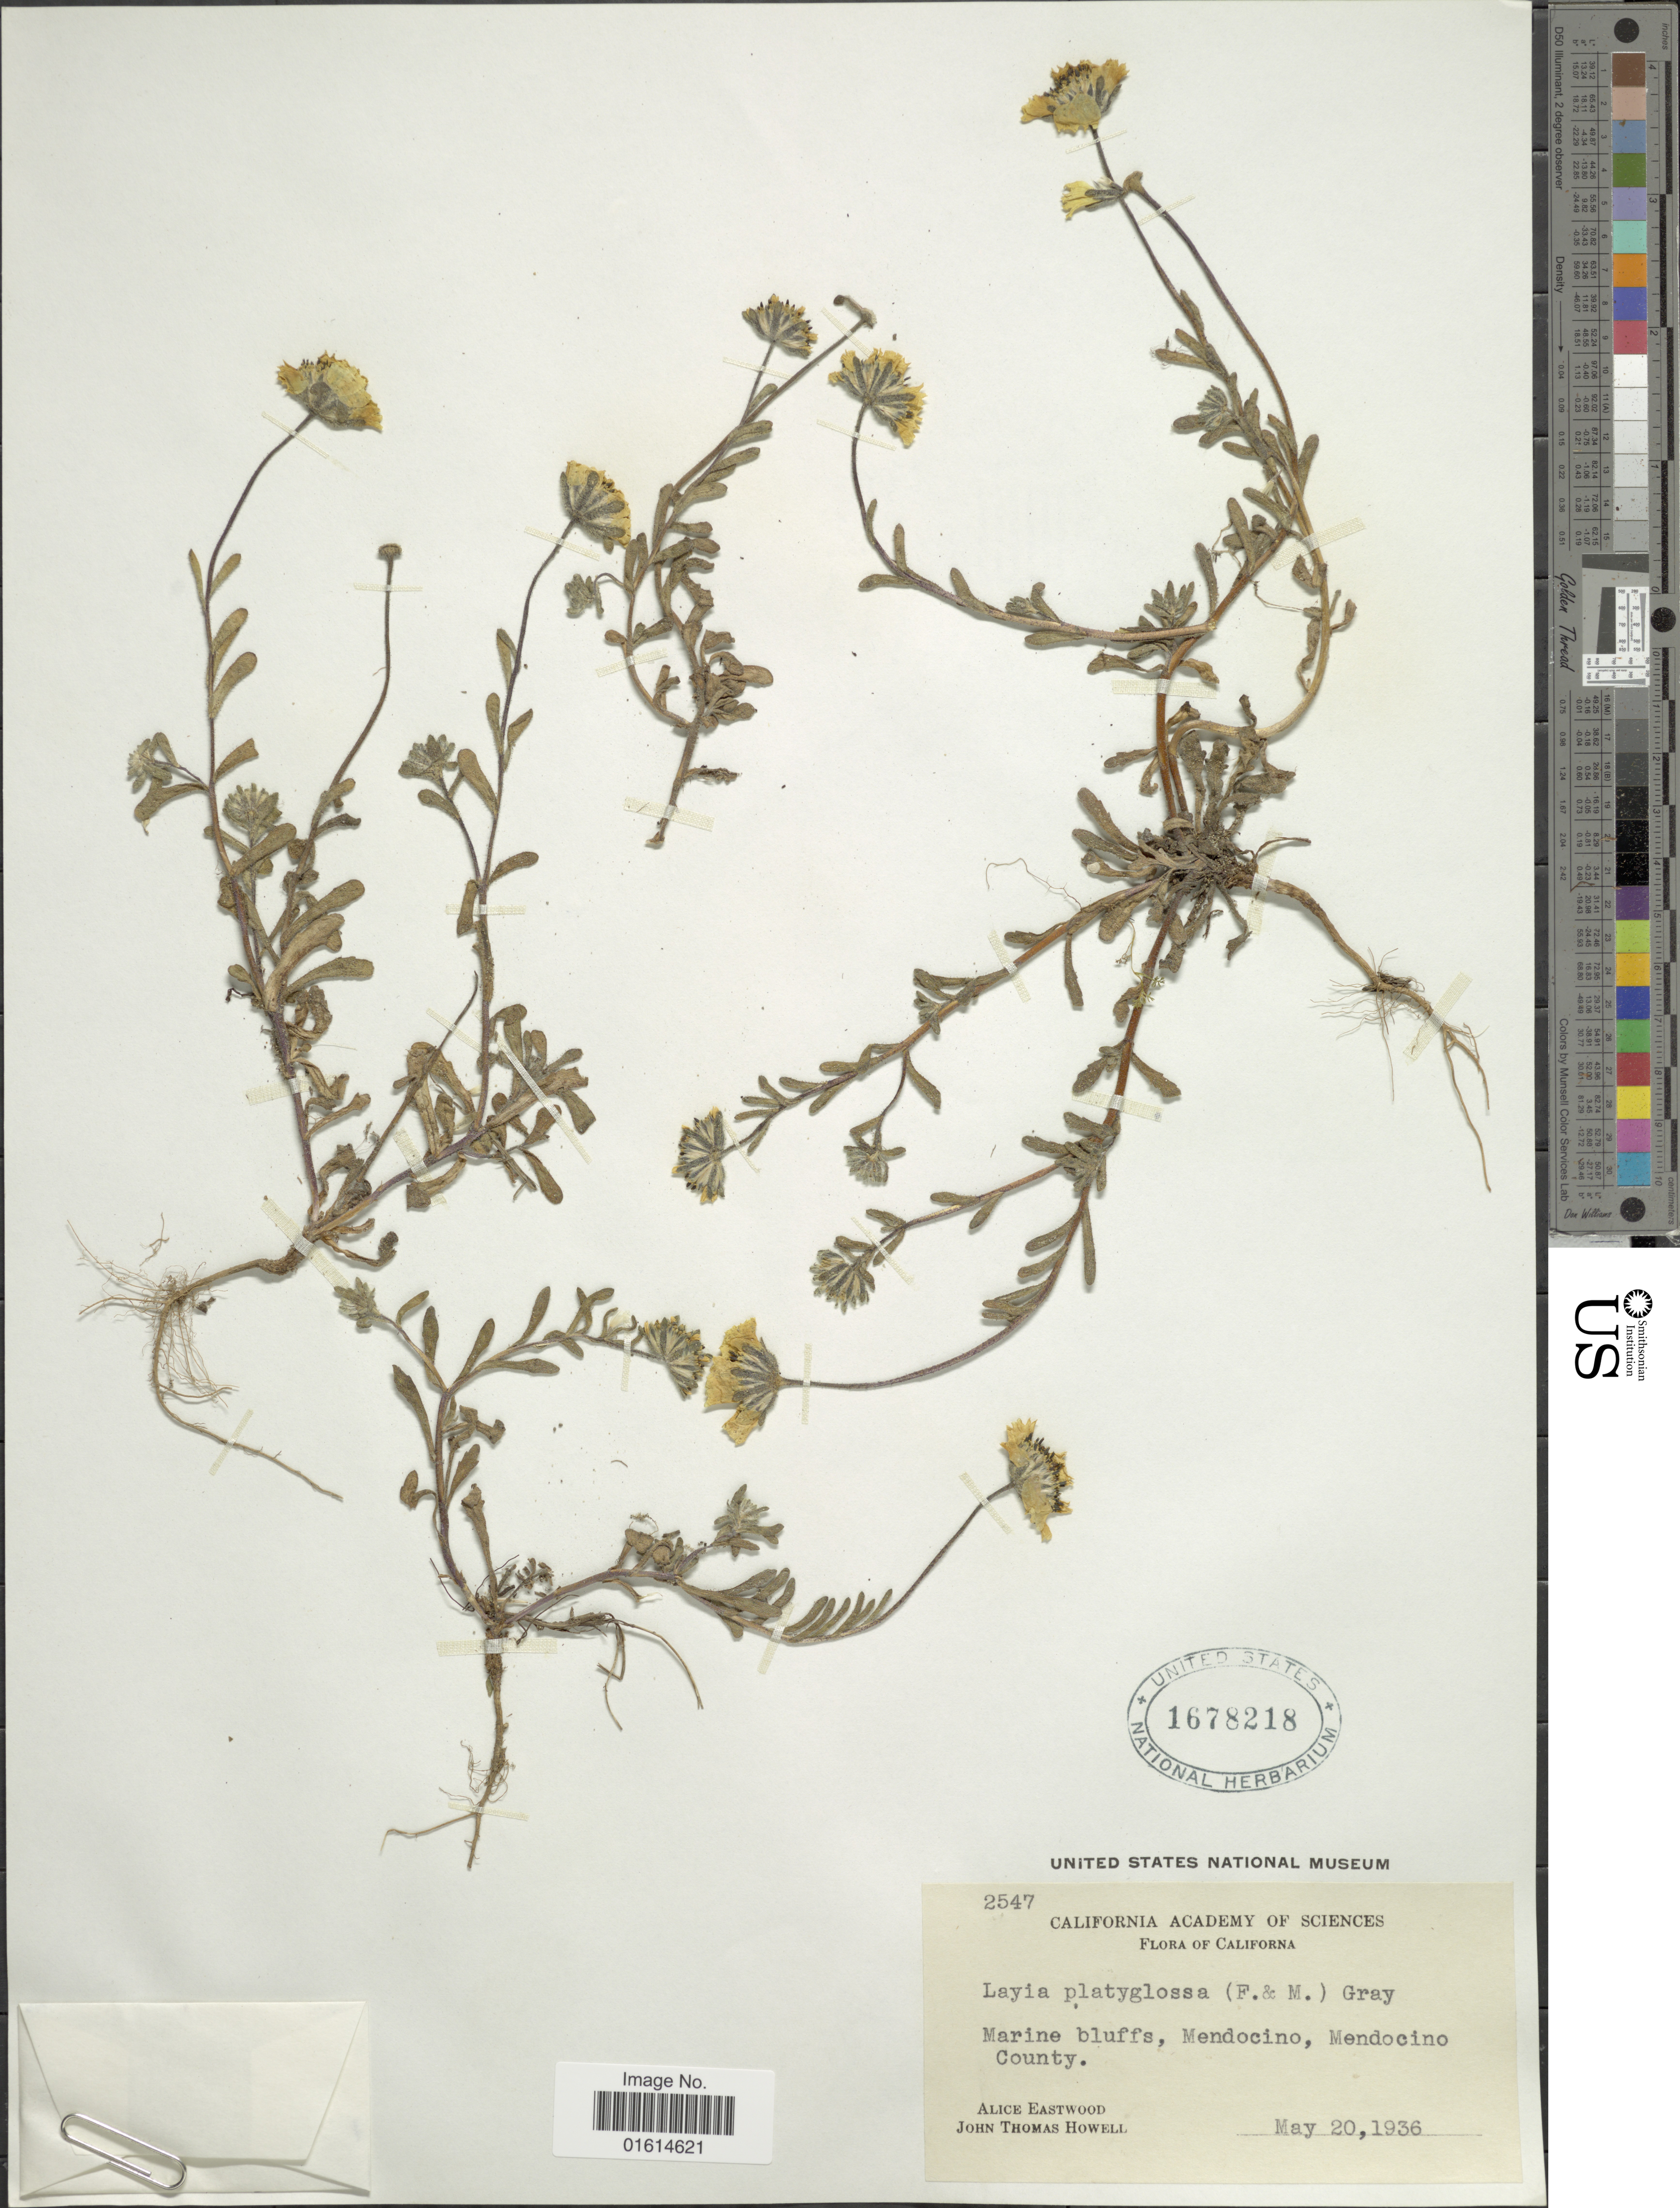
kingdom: Plantae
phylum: Tracheophyta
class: Magnoliopsida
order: Asterales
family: Asteraceae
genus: Layia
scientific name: Layia platyglossa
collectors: A. Eastwood & J. T. Howell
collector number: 2547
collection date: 1936-05-20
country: United States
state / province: California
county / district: Mendocino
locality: Marine bluffs, Mendocino, Mendocino County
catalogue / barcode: US 1678218